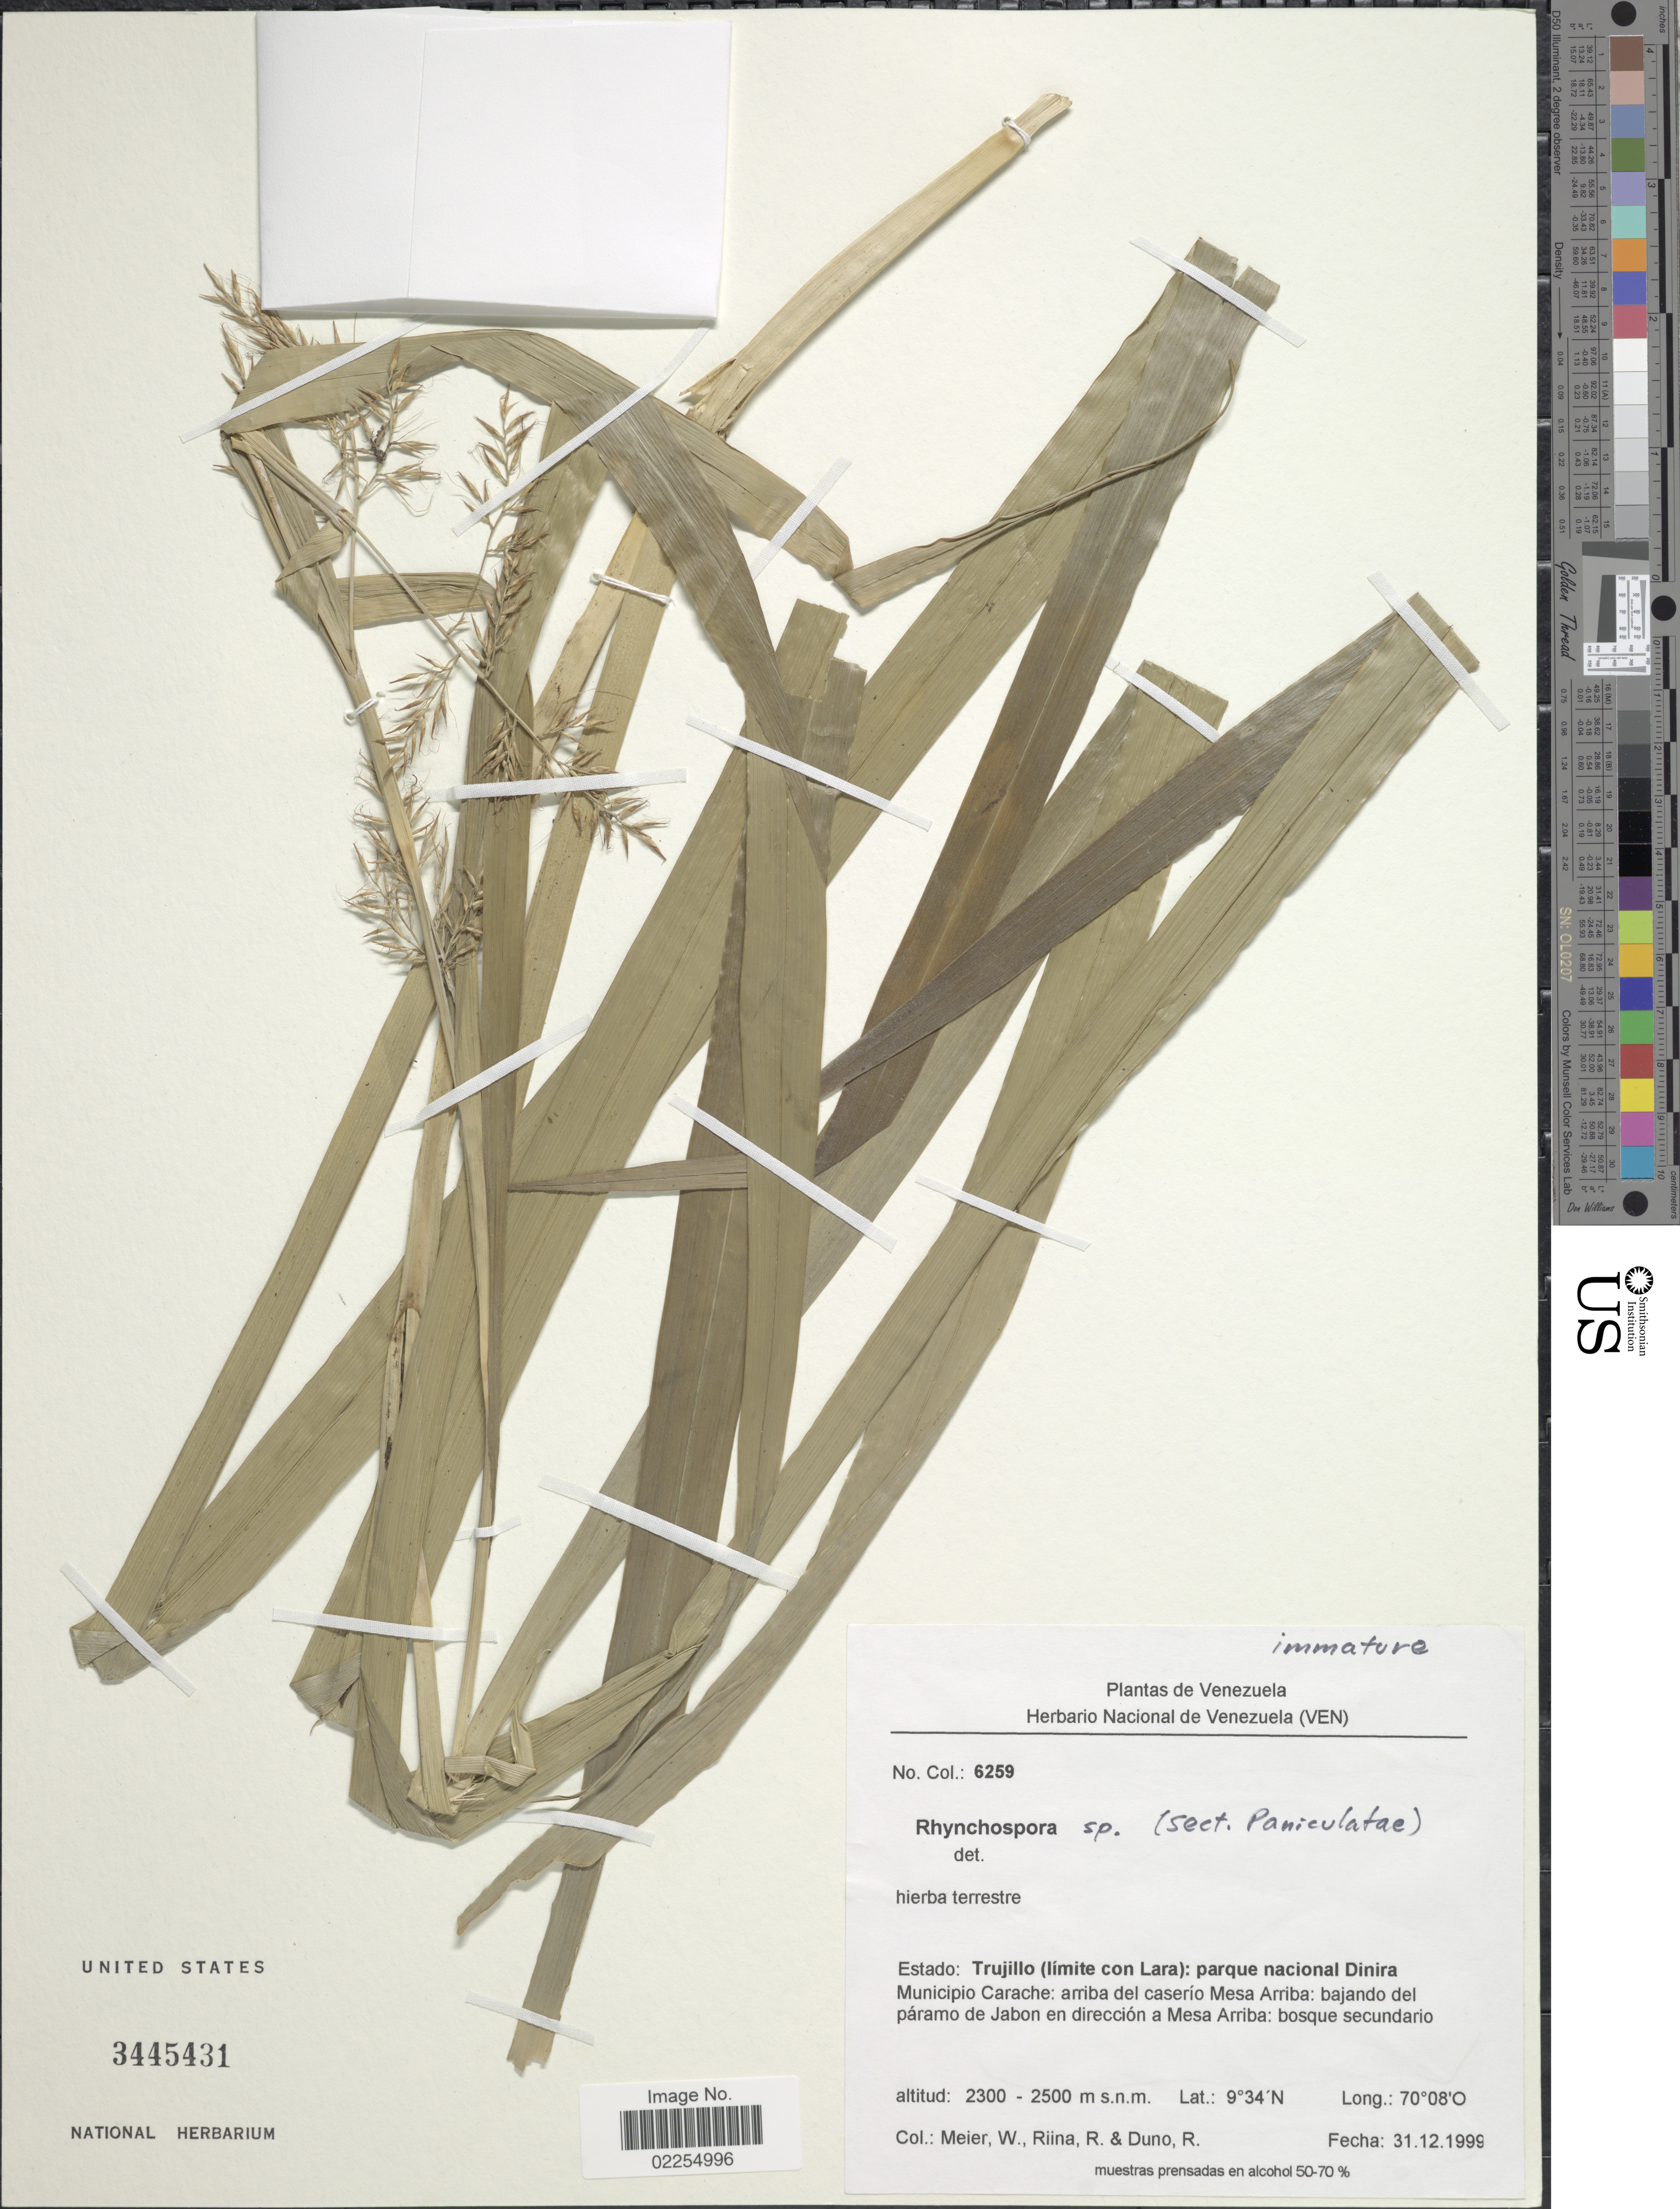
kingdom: Plantae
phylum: Tracheophyta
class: Liliopsida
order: Poales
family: Cyperaceae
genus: Rhynchospora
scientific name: Rhynchospora immensa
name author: Kük.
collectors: W. Meier, R. Riina & R. Duno de Stefano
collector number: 6259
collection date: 1999-12-31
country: Venezuela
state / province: Trujillo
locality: (limite con Lara): parque nacional Dinira Municipio Carache: arriba del caserio Mesa Arriba: bajando del paramo de Jabon en direccion a Mesa Arribo: bosque secundario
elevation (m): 2300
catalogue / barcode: US 3445431